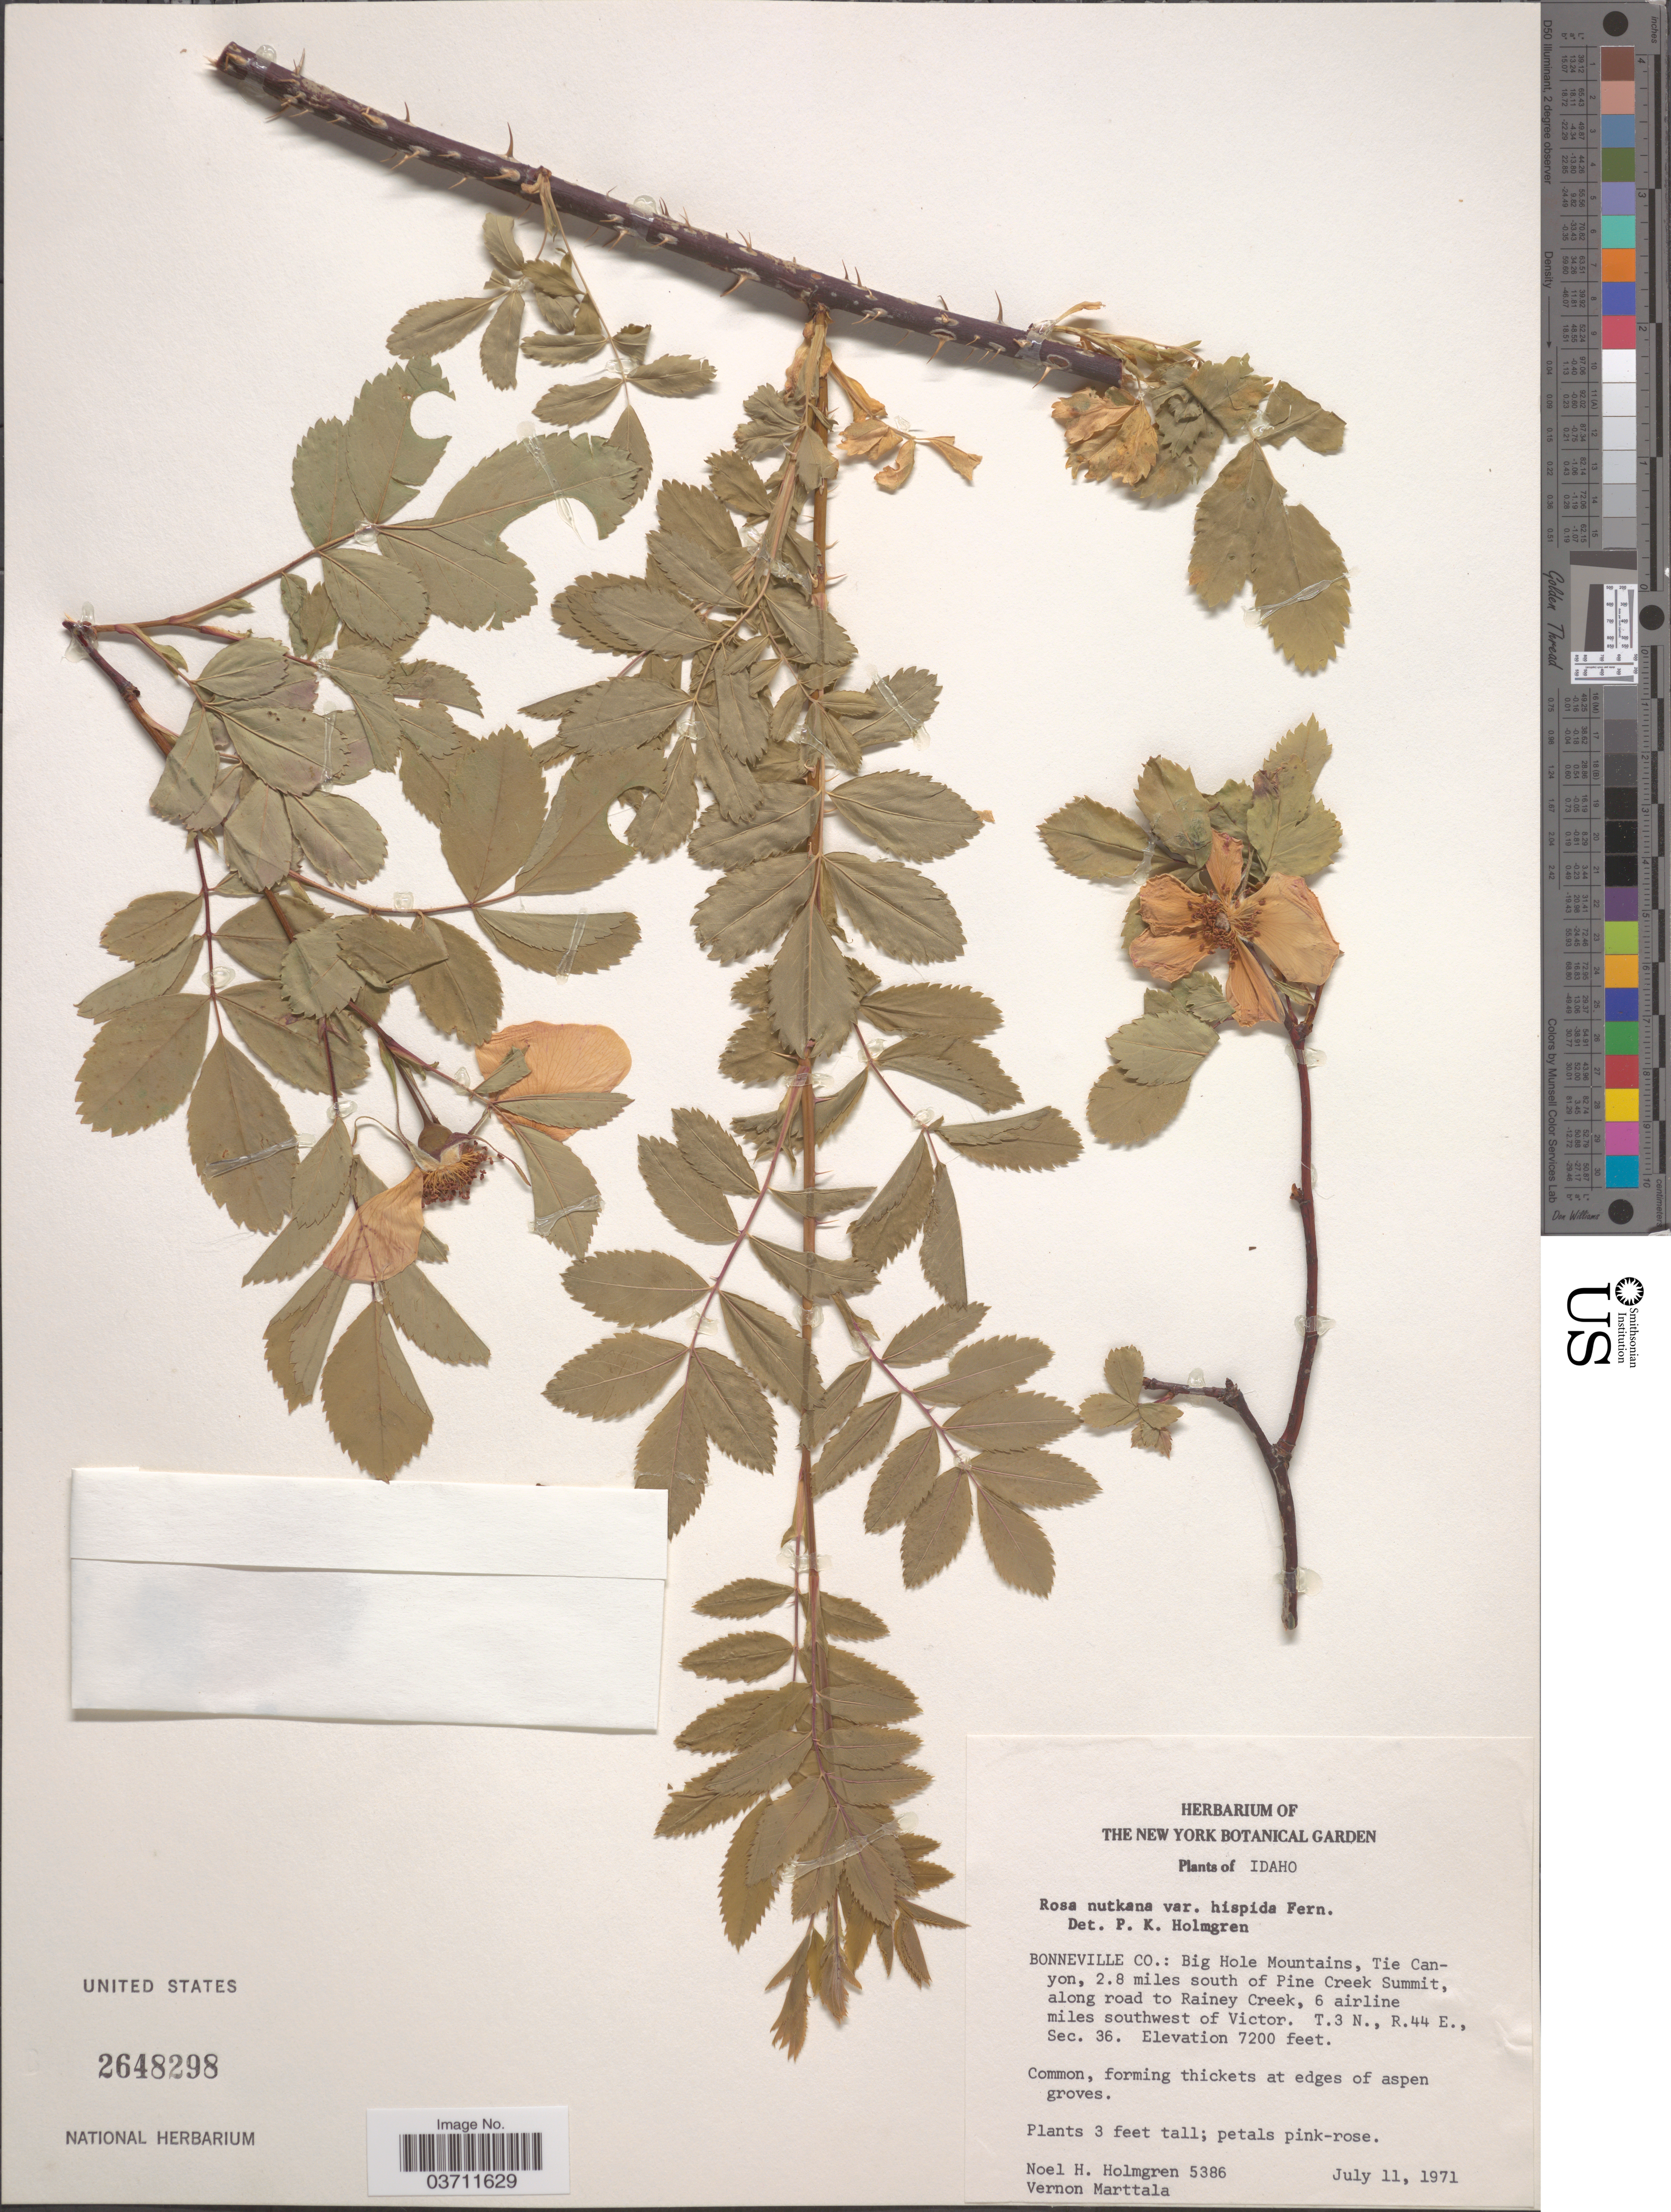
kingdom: Plantae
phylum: Tracheophyta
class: Magnoliopsida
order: Rosales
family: Rosaceae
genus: Rosa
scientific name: Rosa nutkana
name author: C. Presl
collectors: N. H. Holmgren & V. Marttala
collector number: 5386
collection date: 1971-07-11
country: United States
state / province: Idaho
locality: Bonneville Co.: Big Hole Mountains, Tie Canyon, 2.8 miles south of Pine Creek Summit, along road to Rainey Creek, 6 airline miles southwest of Victor. T.3 N., R.44 E., Sec. 36.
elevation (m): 2195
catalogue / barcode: US 2648298